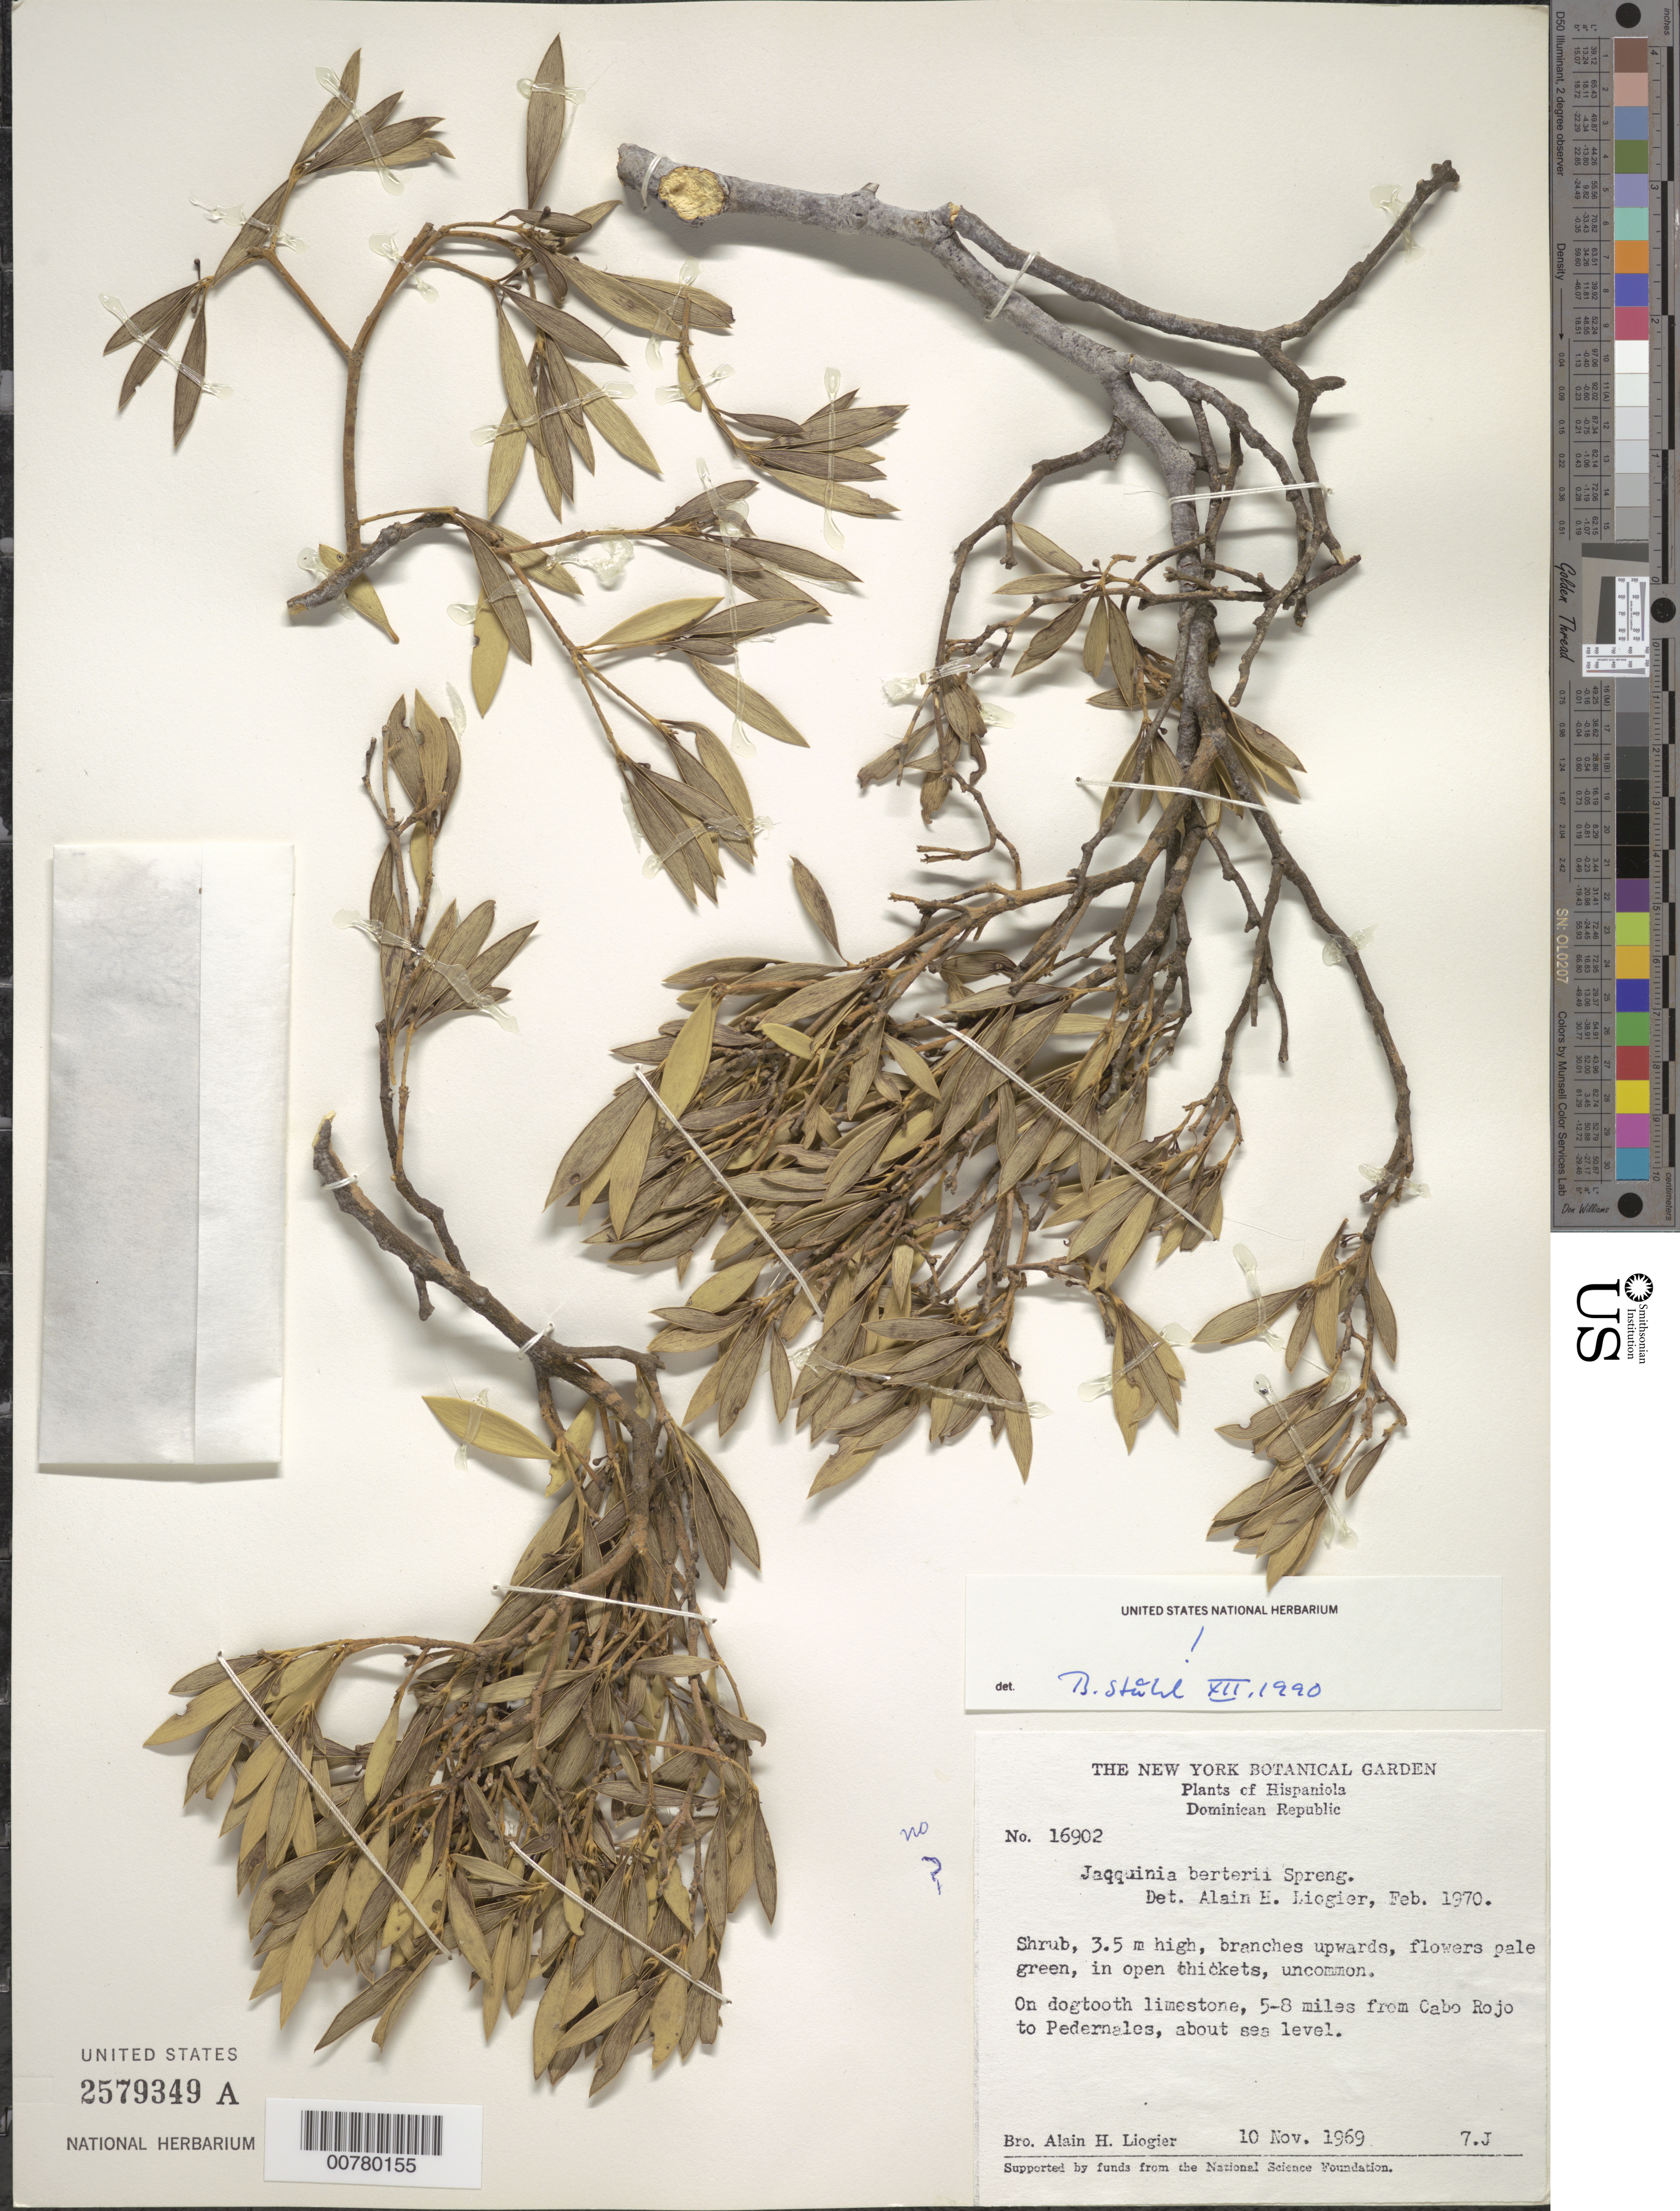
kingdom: Plantae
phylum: Tracheophyta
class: Magnoliopsida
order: Ericales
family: Primulaceae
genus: Jacquinia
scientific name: Jacquinia berteroi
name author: Spreng.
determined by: Ståhl, B.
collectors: A. H. Liogier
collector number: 16902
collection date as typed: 10 Nov 1969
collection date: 1969-11-10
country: Dominican Republic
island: Hispaniola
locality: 5-8 miles from Cabo Rojo to Pedernales.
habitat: On dogtooth limestone.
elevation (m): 0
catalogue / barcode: US 2579349A